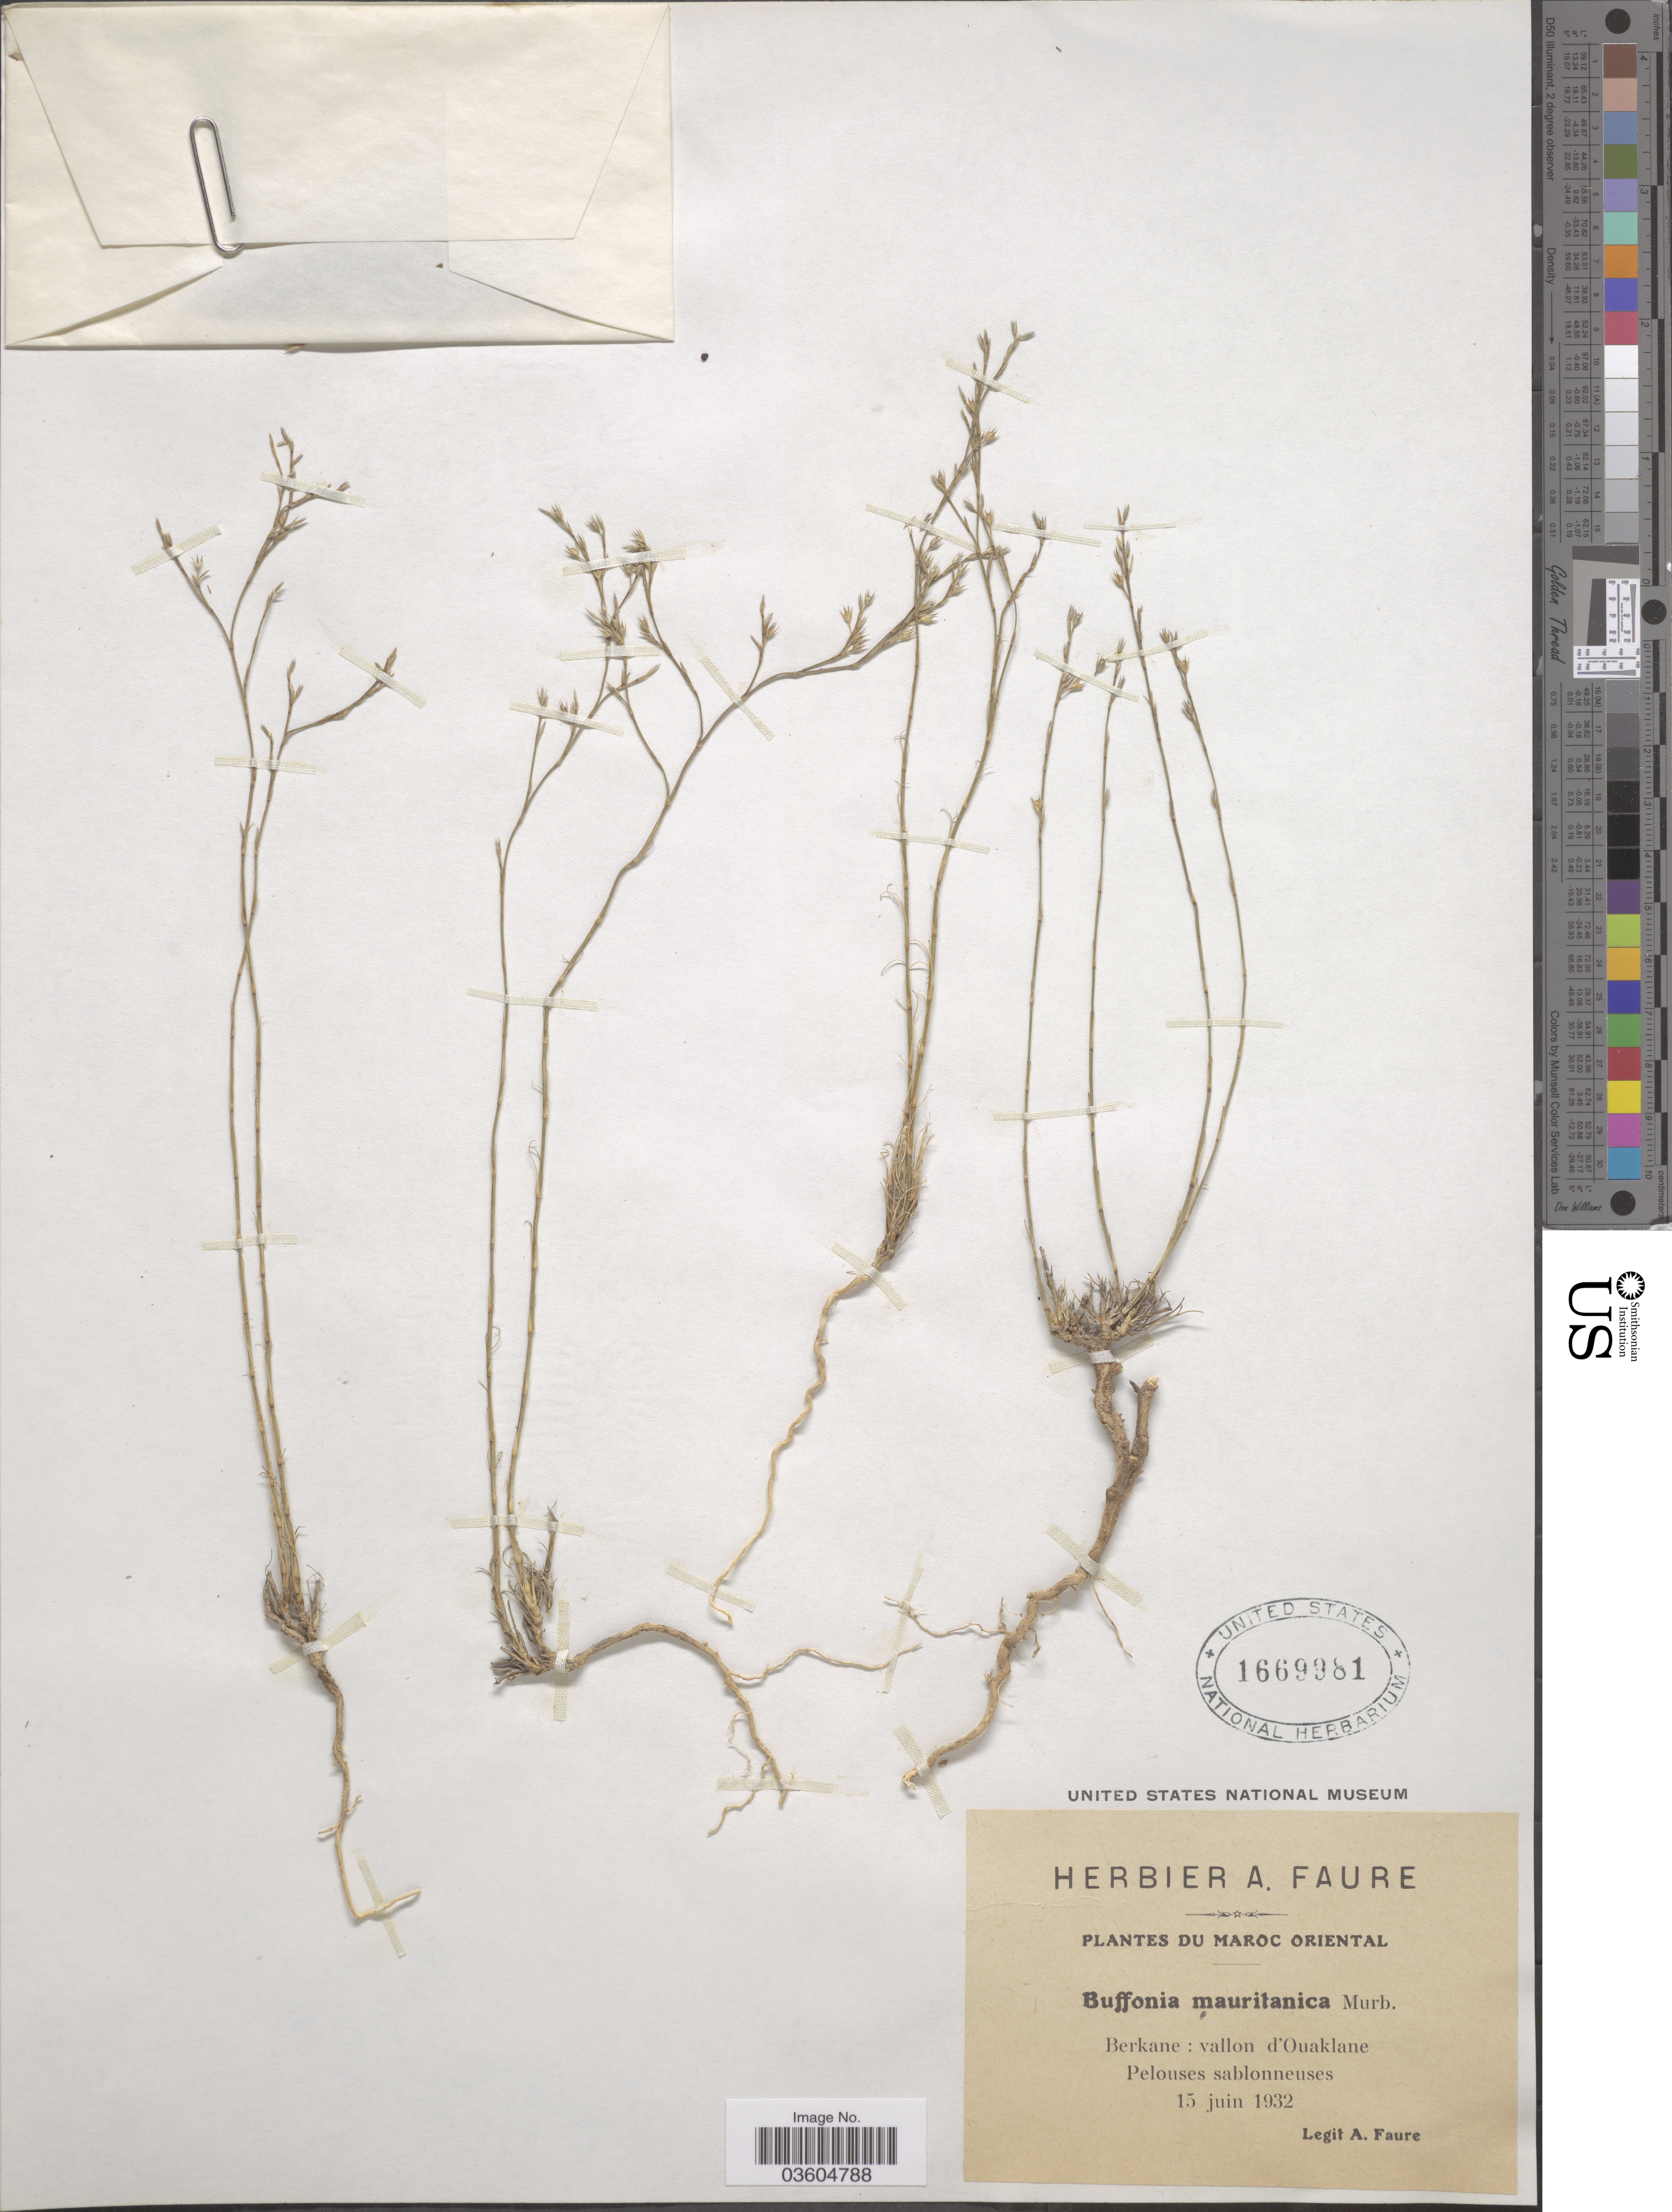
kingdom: Plantae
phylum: Tracheophyta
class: Magnoliopsida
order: Caryophyllales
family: Caryophyllaceae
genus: Bufonia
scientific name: Bufonia mauritanica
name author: Murbeck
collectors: A. Faure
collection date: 1932-06-15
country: Morocco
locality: Maroc Oriental. Berkane: vallon d'Ouaklane Pelouses sablonneuses.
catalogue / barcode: US 1669981